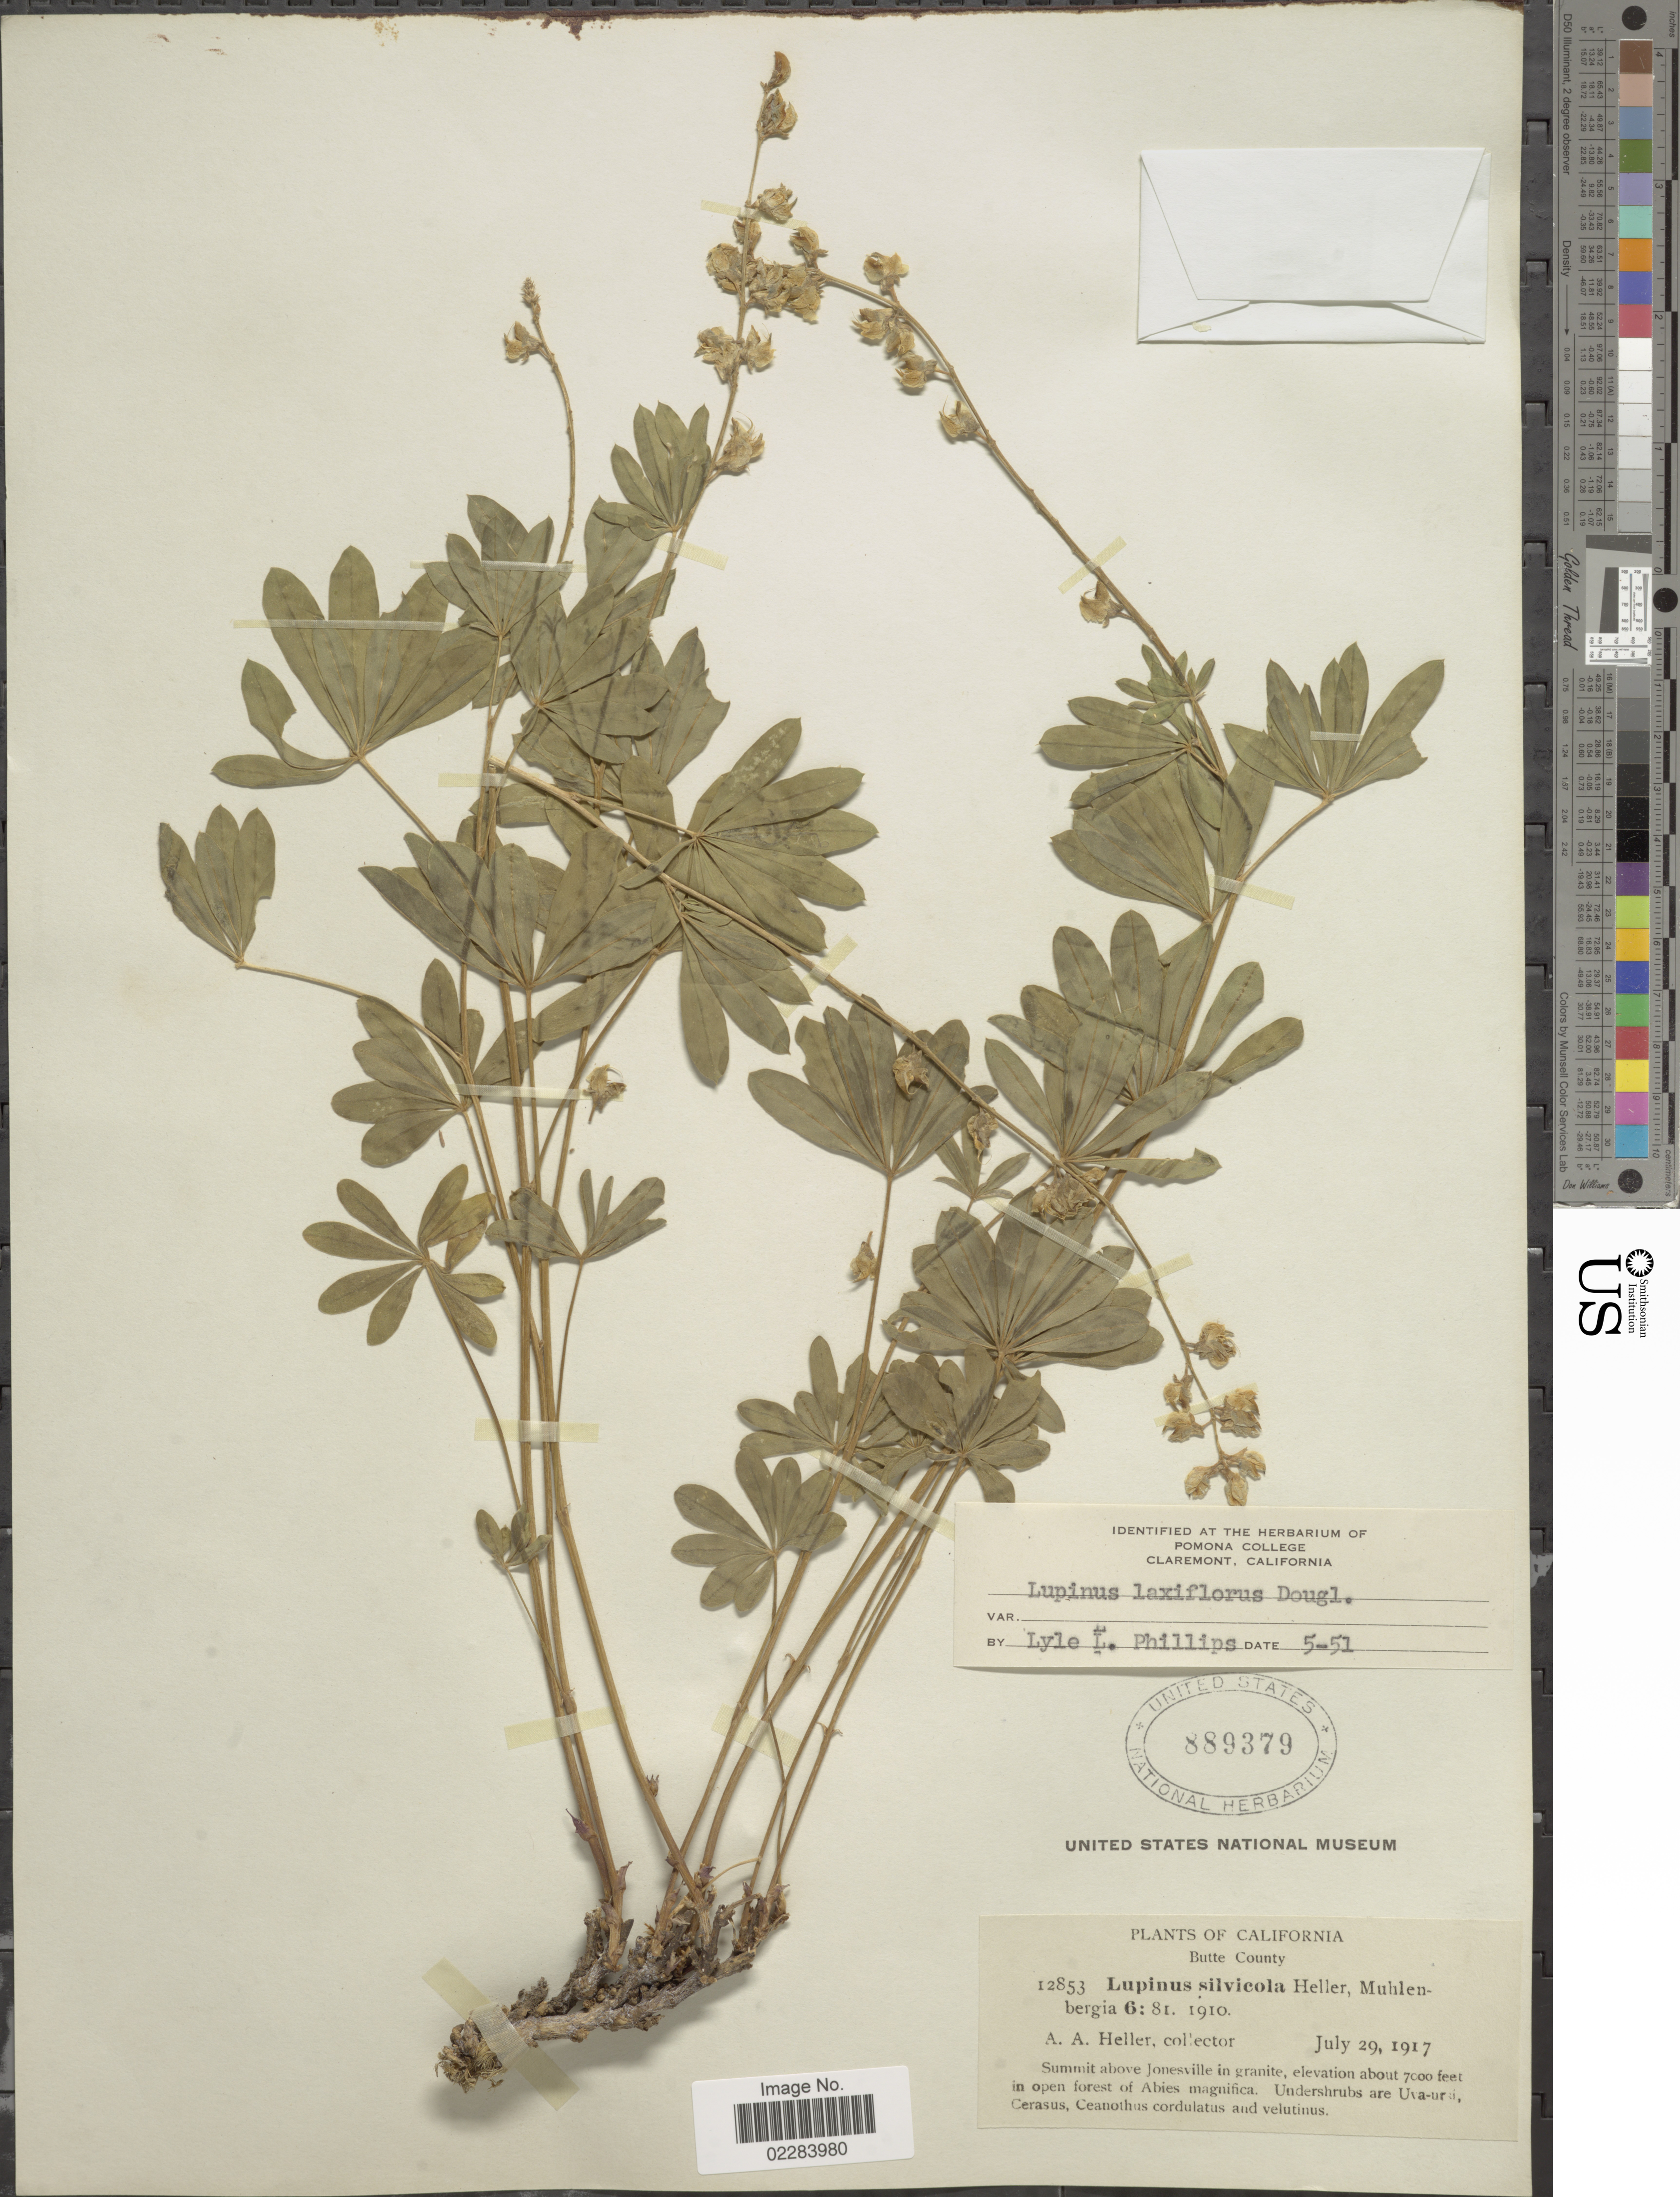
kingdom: Plantae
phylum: Tracheophyta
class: Magnoliopsida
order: Fabales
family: Fabaceae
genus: Lupinus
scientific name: Lupinus arbustus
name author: Lindl.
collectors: A. A. Heller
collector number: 12853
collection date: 1917-07-29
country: United States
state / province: California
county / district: Butte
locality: Butte County. Summit above Jonesville in granite, in open forest of Abies magnifica.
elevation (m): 2134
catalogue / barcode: US 889379